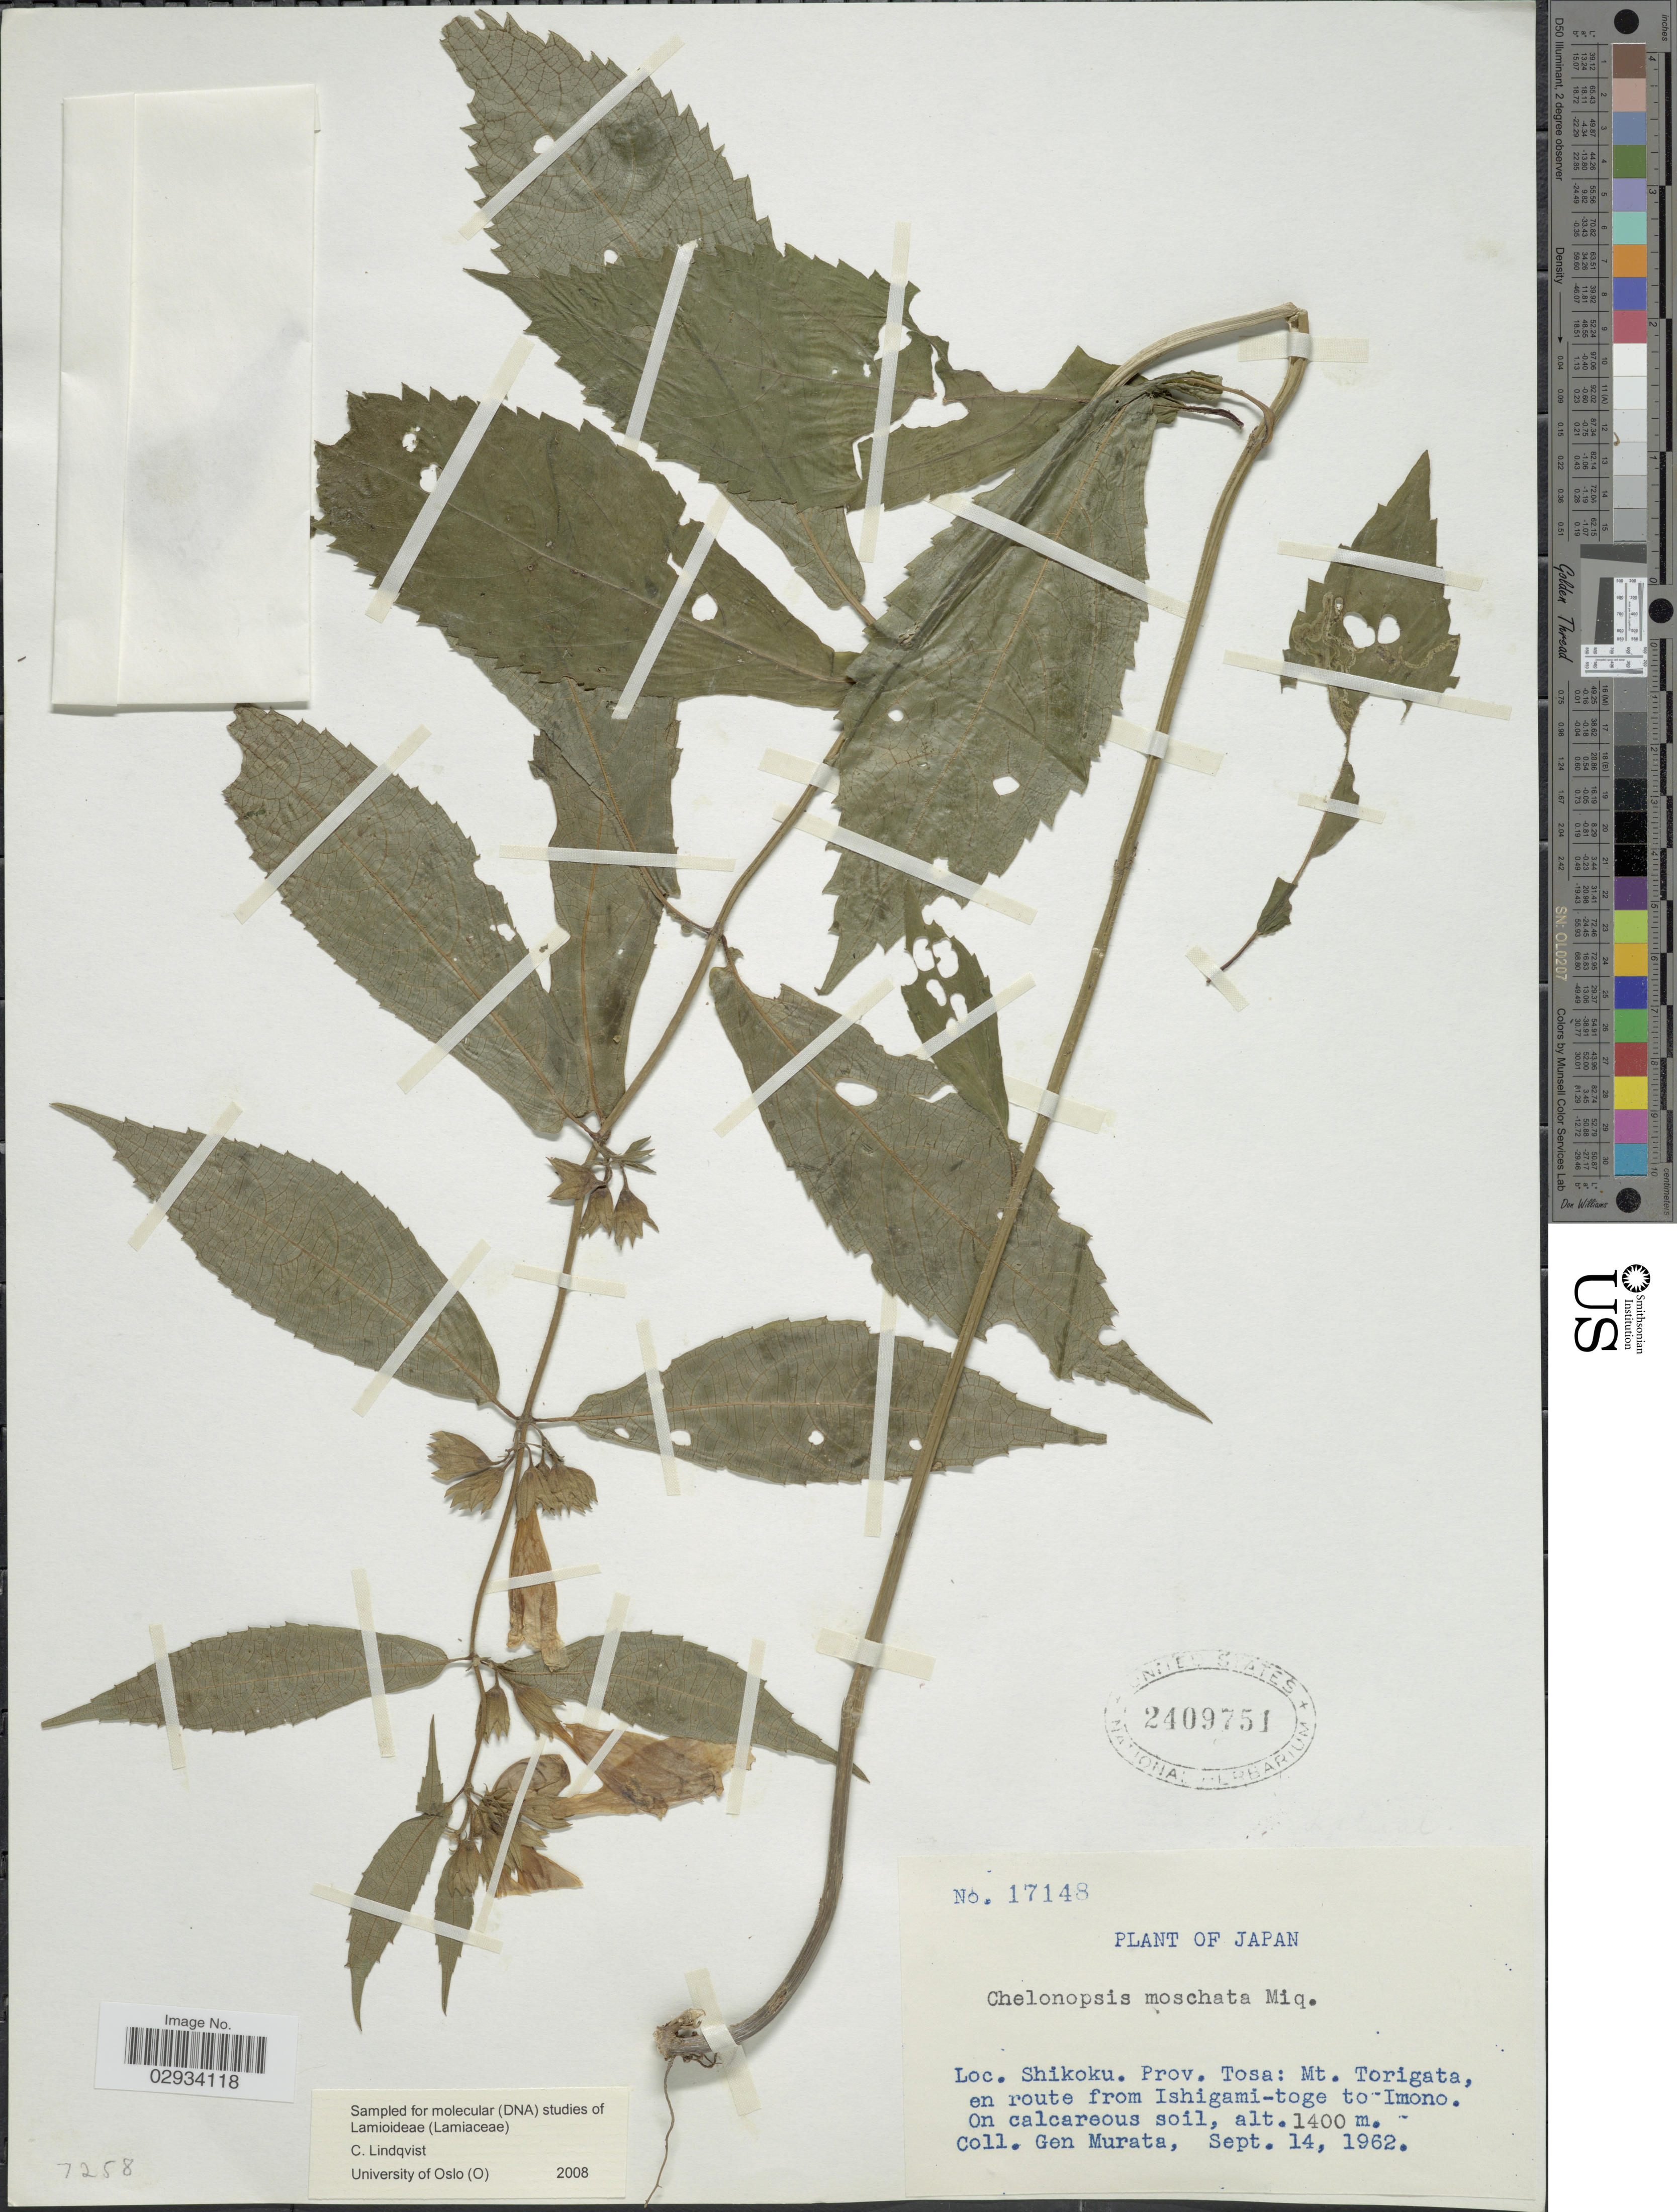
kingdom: Plantae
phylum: Tracheophyta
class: Magnoliopsida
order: Lamiales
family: Lamiaceae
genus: Chelonopsis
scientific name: Chelonopsis moschata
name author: Miq.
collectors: G. Murata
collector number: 17148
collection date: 1962-09-14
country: Japan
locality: Shikoku. Prov. Tosa: Mt. Torigata, en route from Ishigami-toge to Imono.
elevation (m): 1400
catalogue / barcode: US 2409751